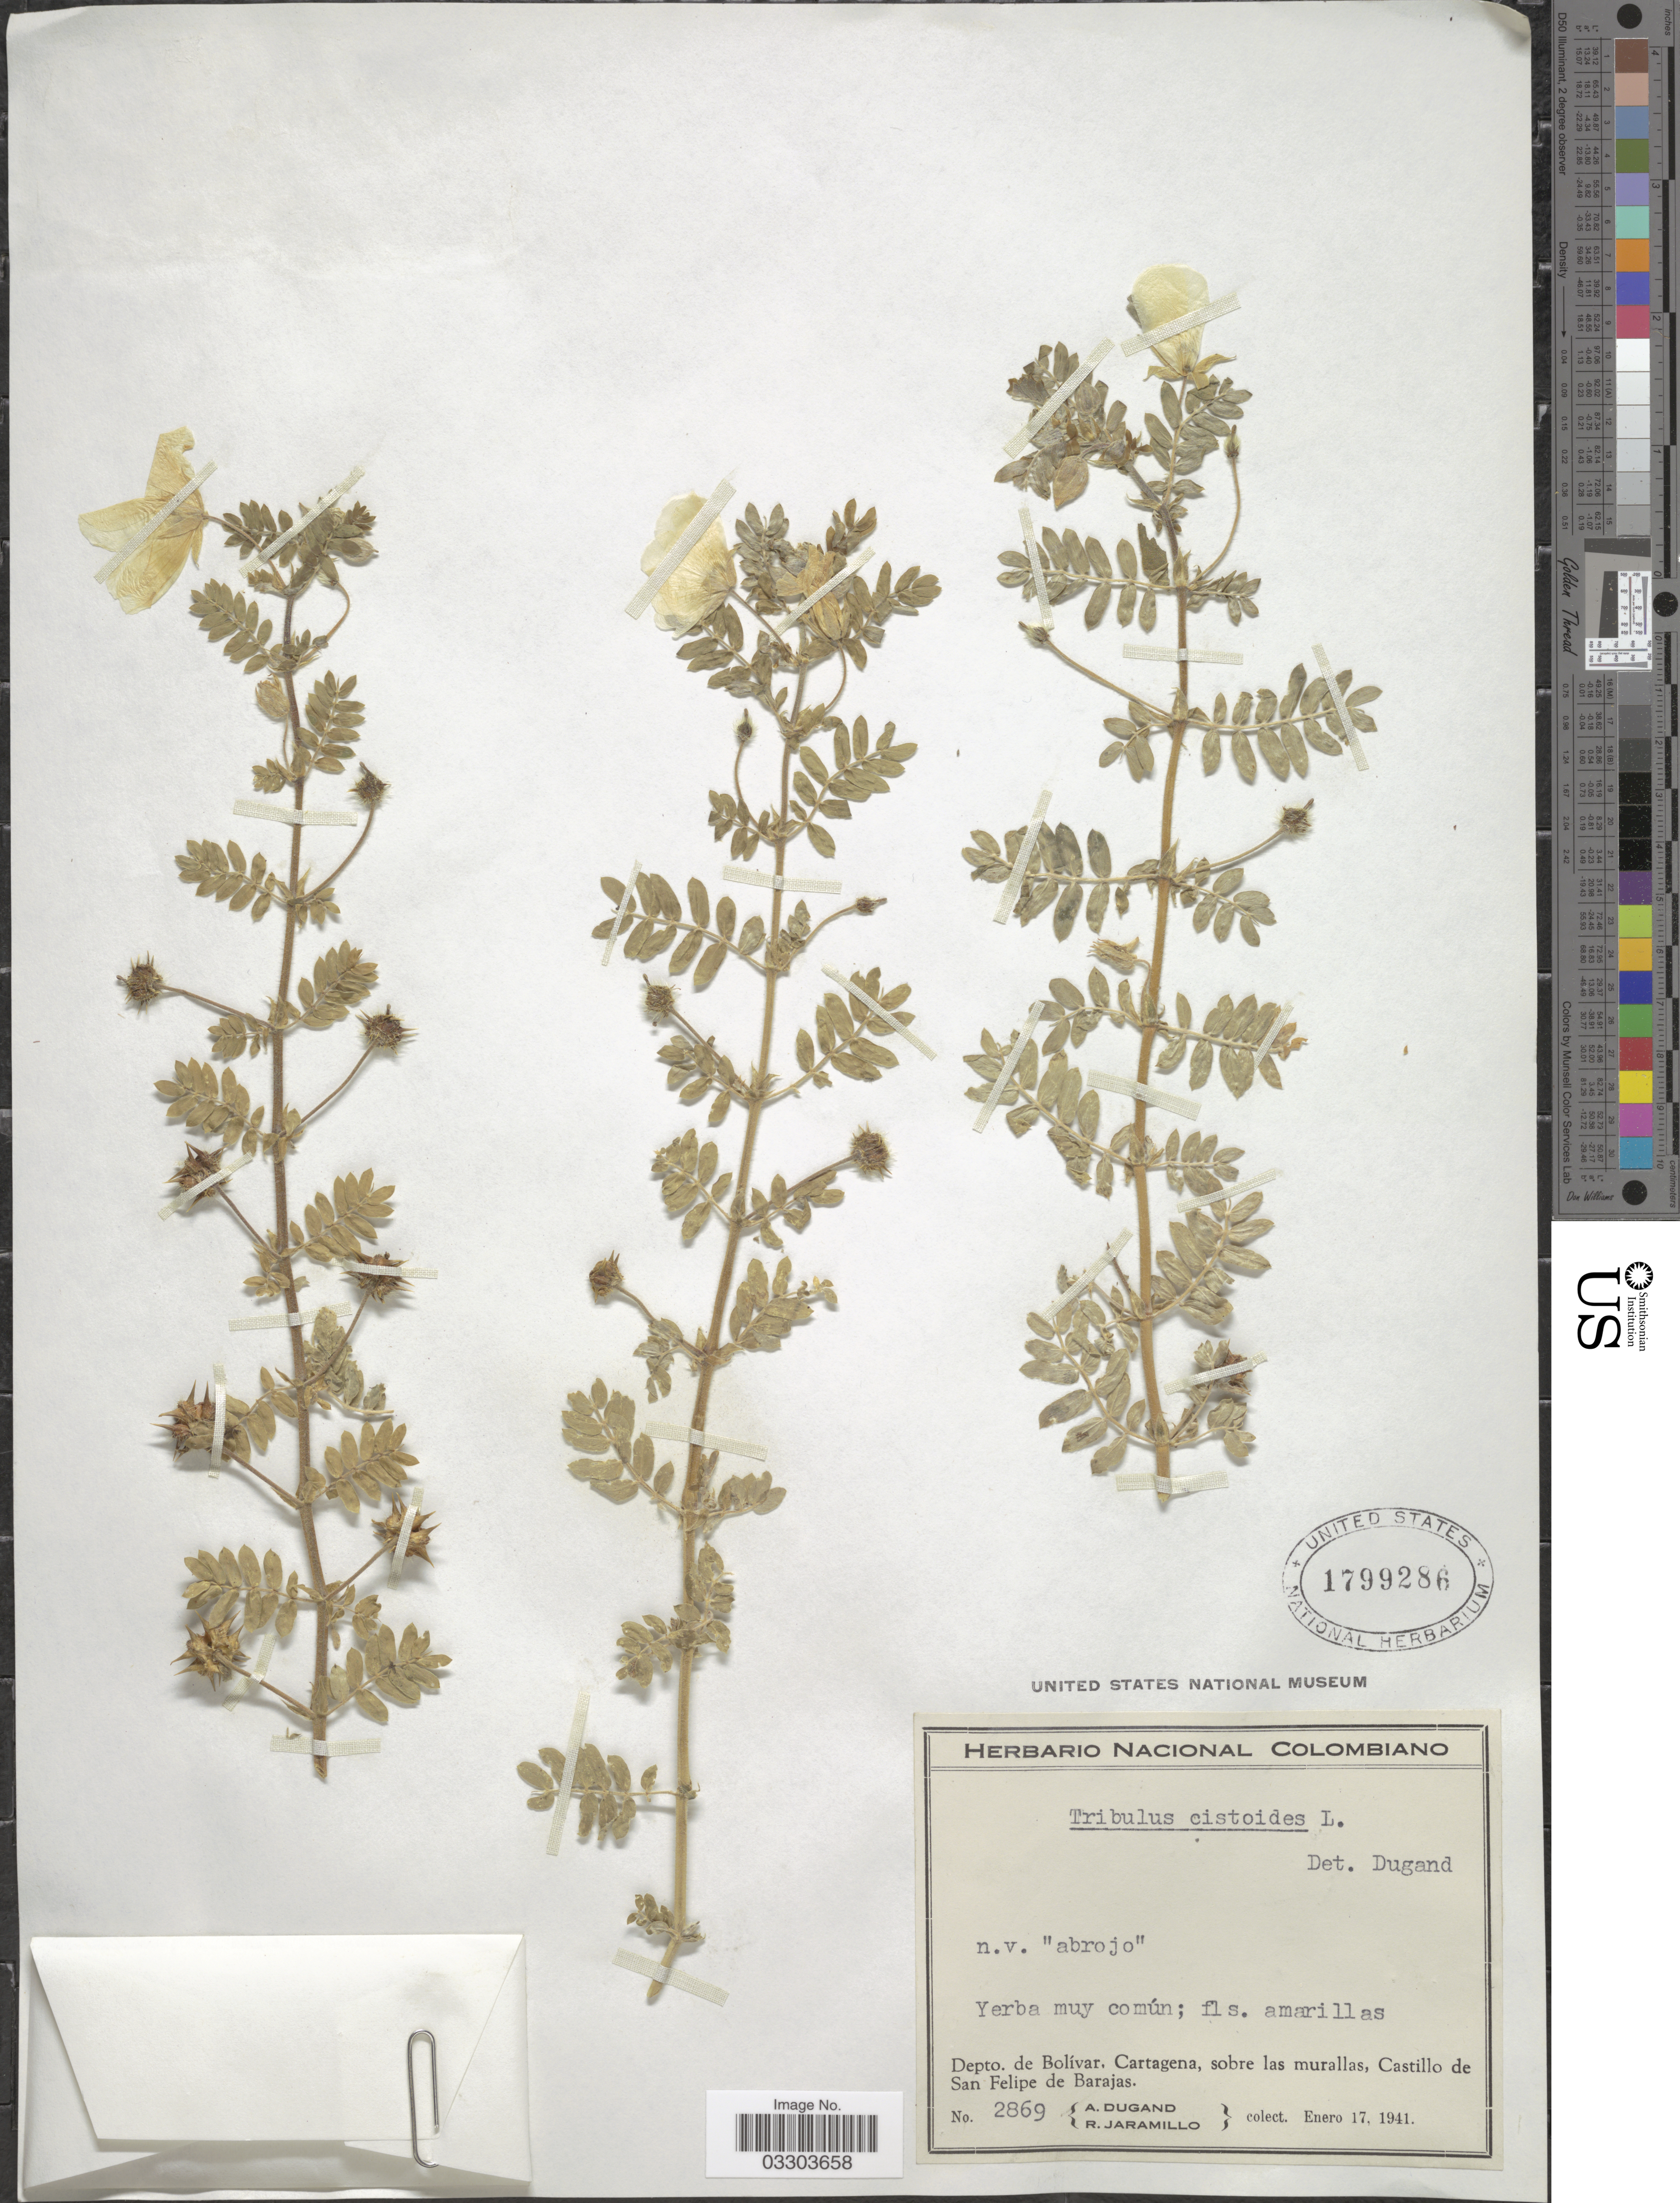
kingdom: Plantae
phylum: Tracheophyta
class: Magnoliopsida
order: Zygophyllales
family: Zygophyllaceae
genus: Tribulus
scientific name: Tribulus cistoides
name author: L.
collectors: A. Dugand & R. Jaramillo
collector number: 2869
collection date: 1941-01-17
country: Colombia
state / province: Bolívar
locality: Depto. de Bolívar, Cartagena, sobre las murallas, Castillo de San Felipe de Barajas.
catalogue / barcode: US 1799286